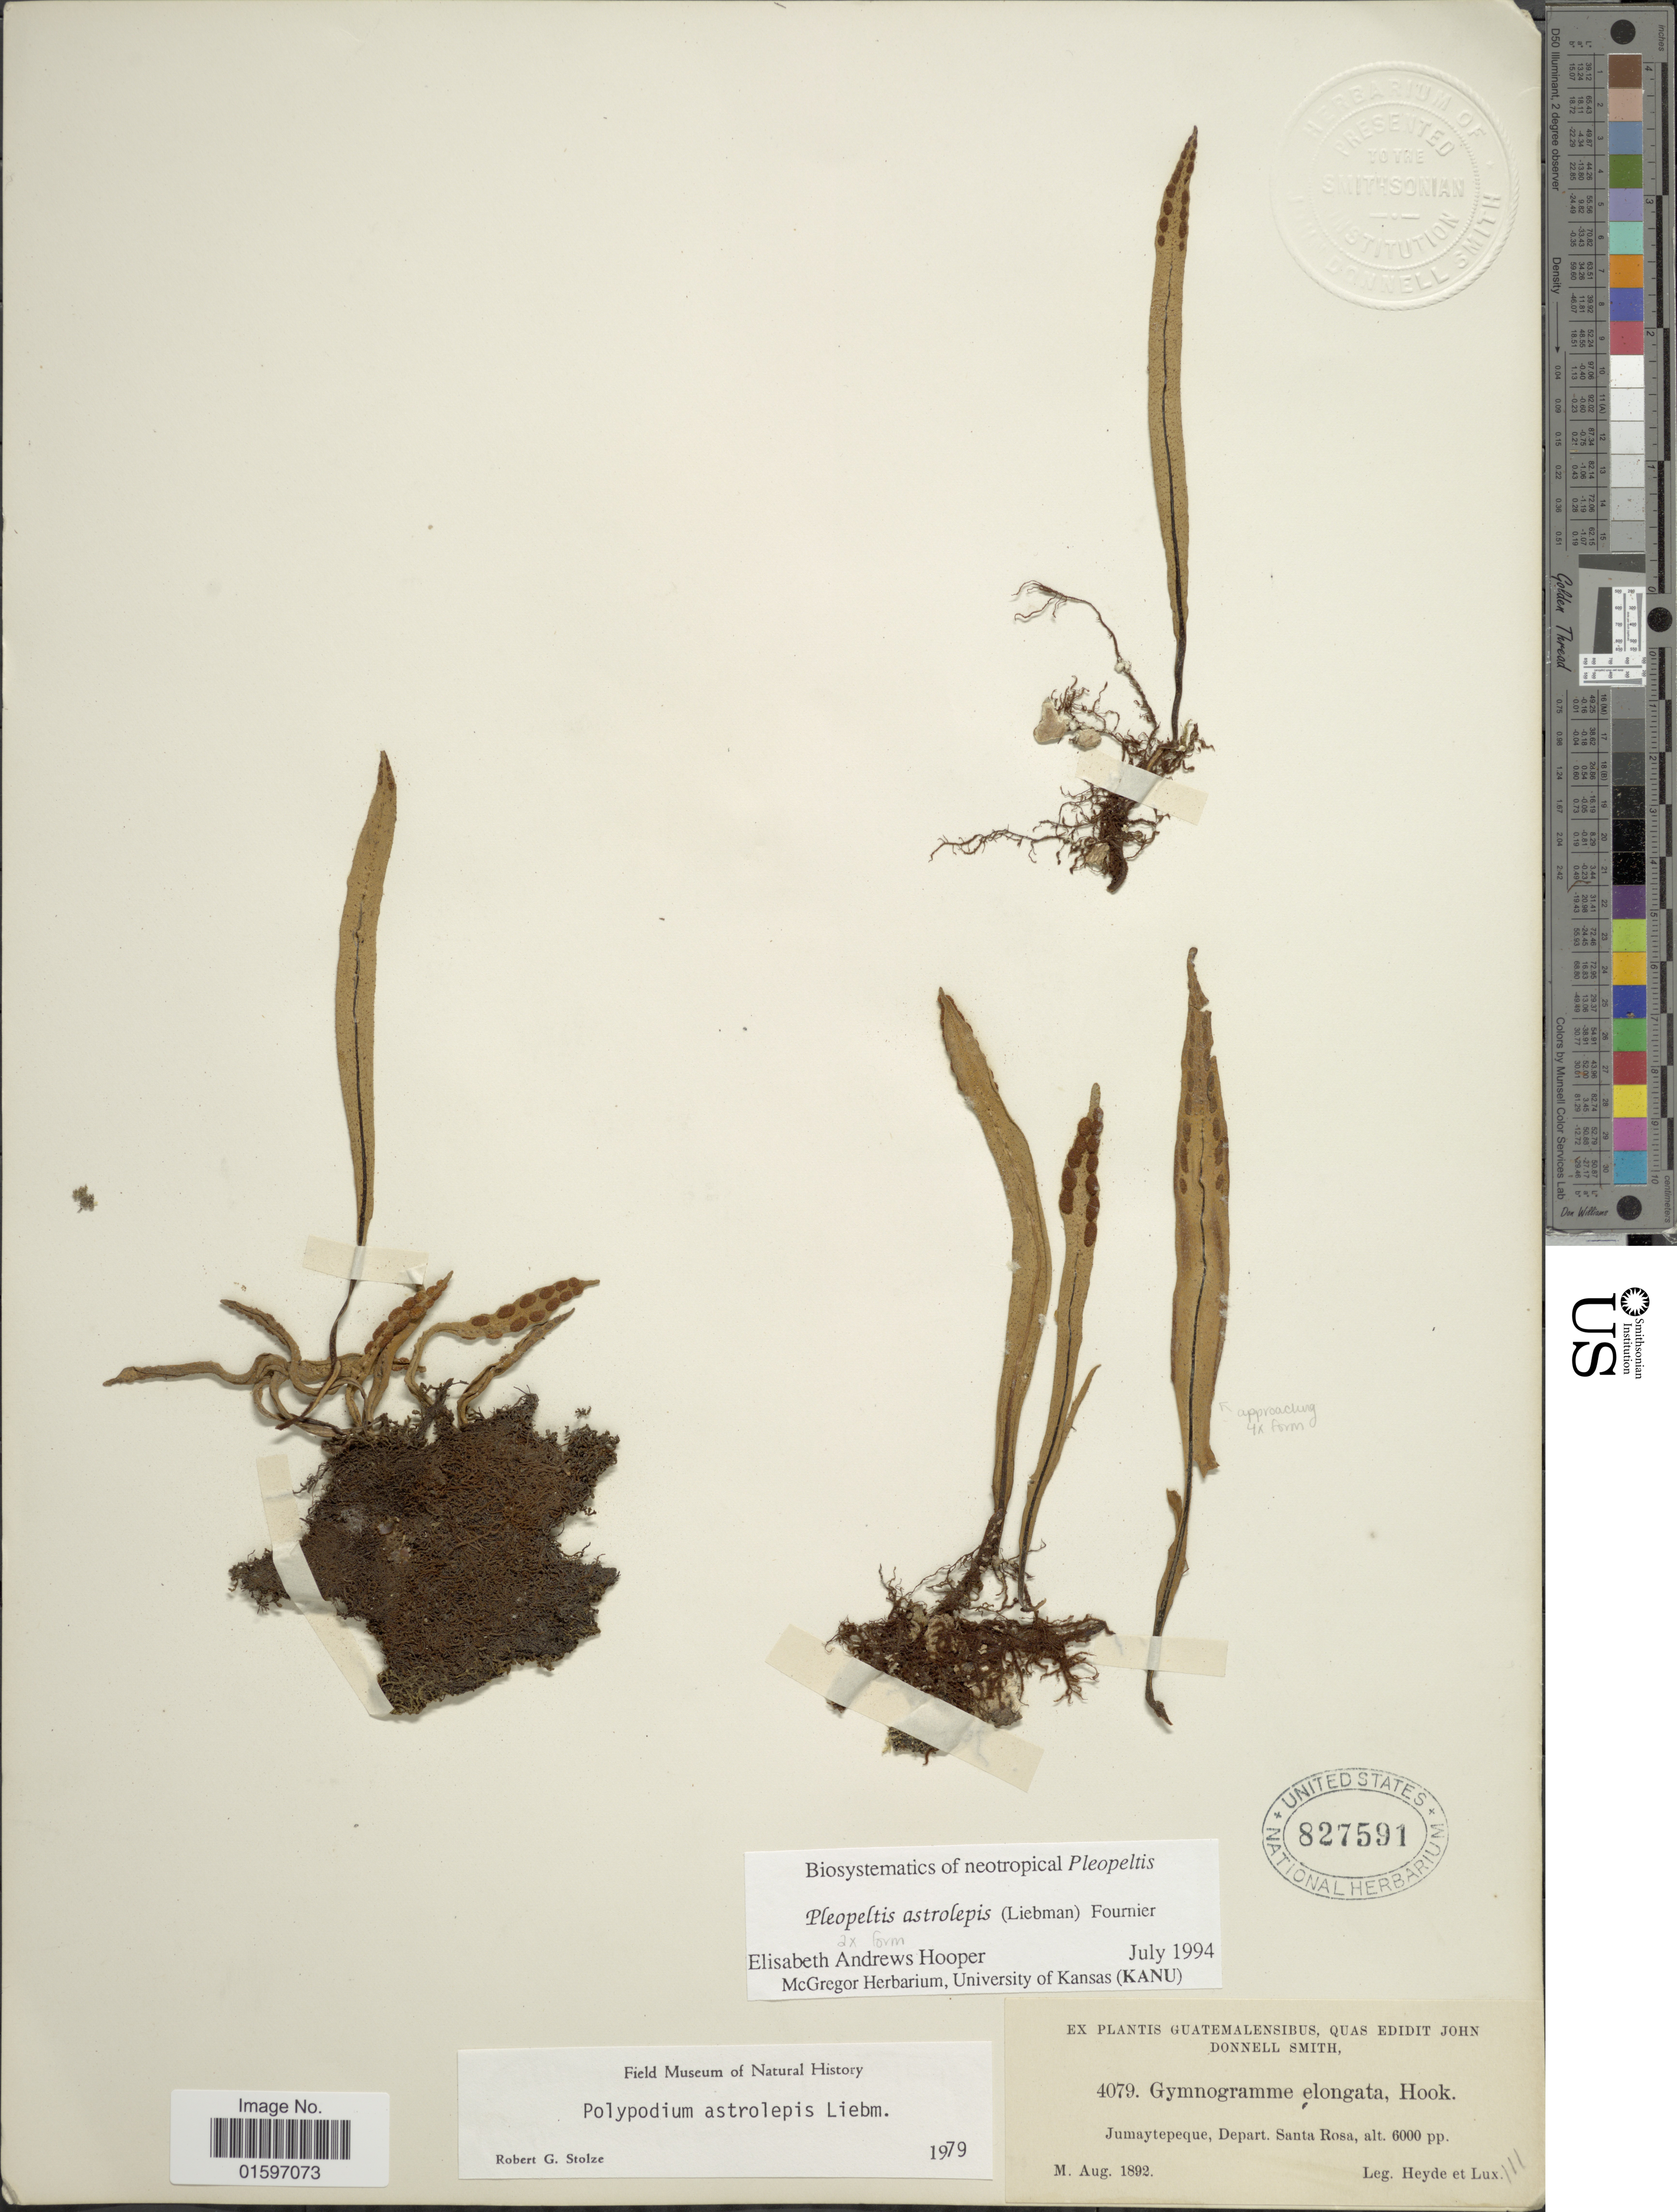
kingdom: Plantae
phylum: Tracheophyta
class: Polypodiopsida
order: Polypodiales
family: Polypodiaceae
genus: Pleopeltis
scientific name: Pleopeltis astrolepis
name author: (Liebm.) E. Fourn.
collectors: Heyde & Lux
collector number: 4079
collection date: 1892-08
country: Guatemala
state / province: Santa Rosa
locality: Jumaytepeque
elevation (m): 1829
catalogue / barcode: US 827591